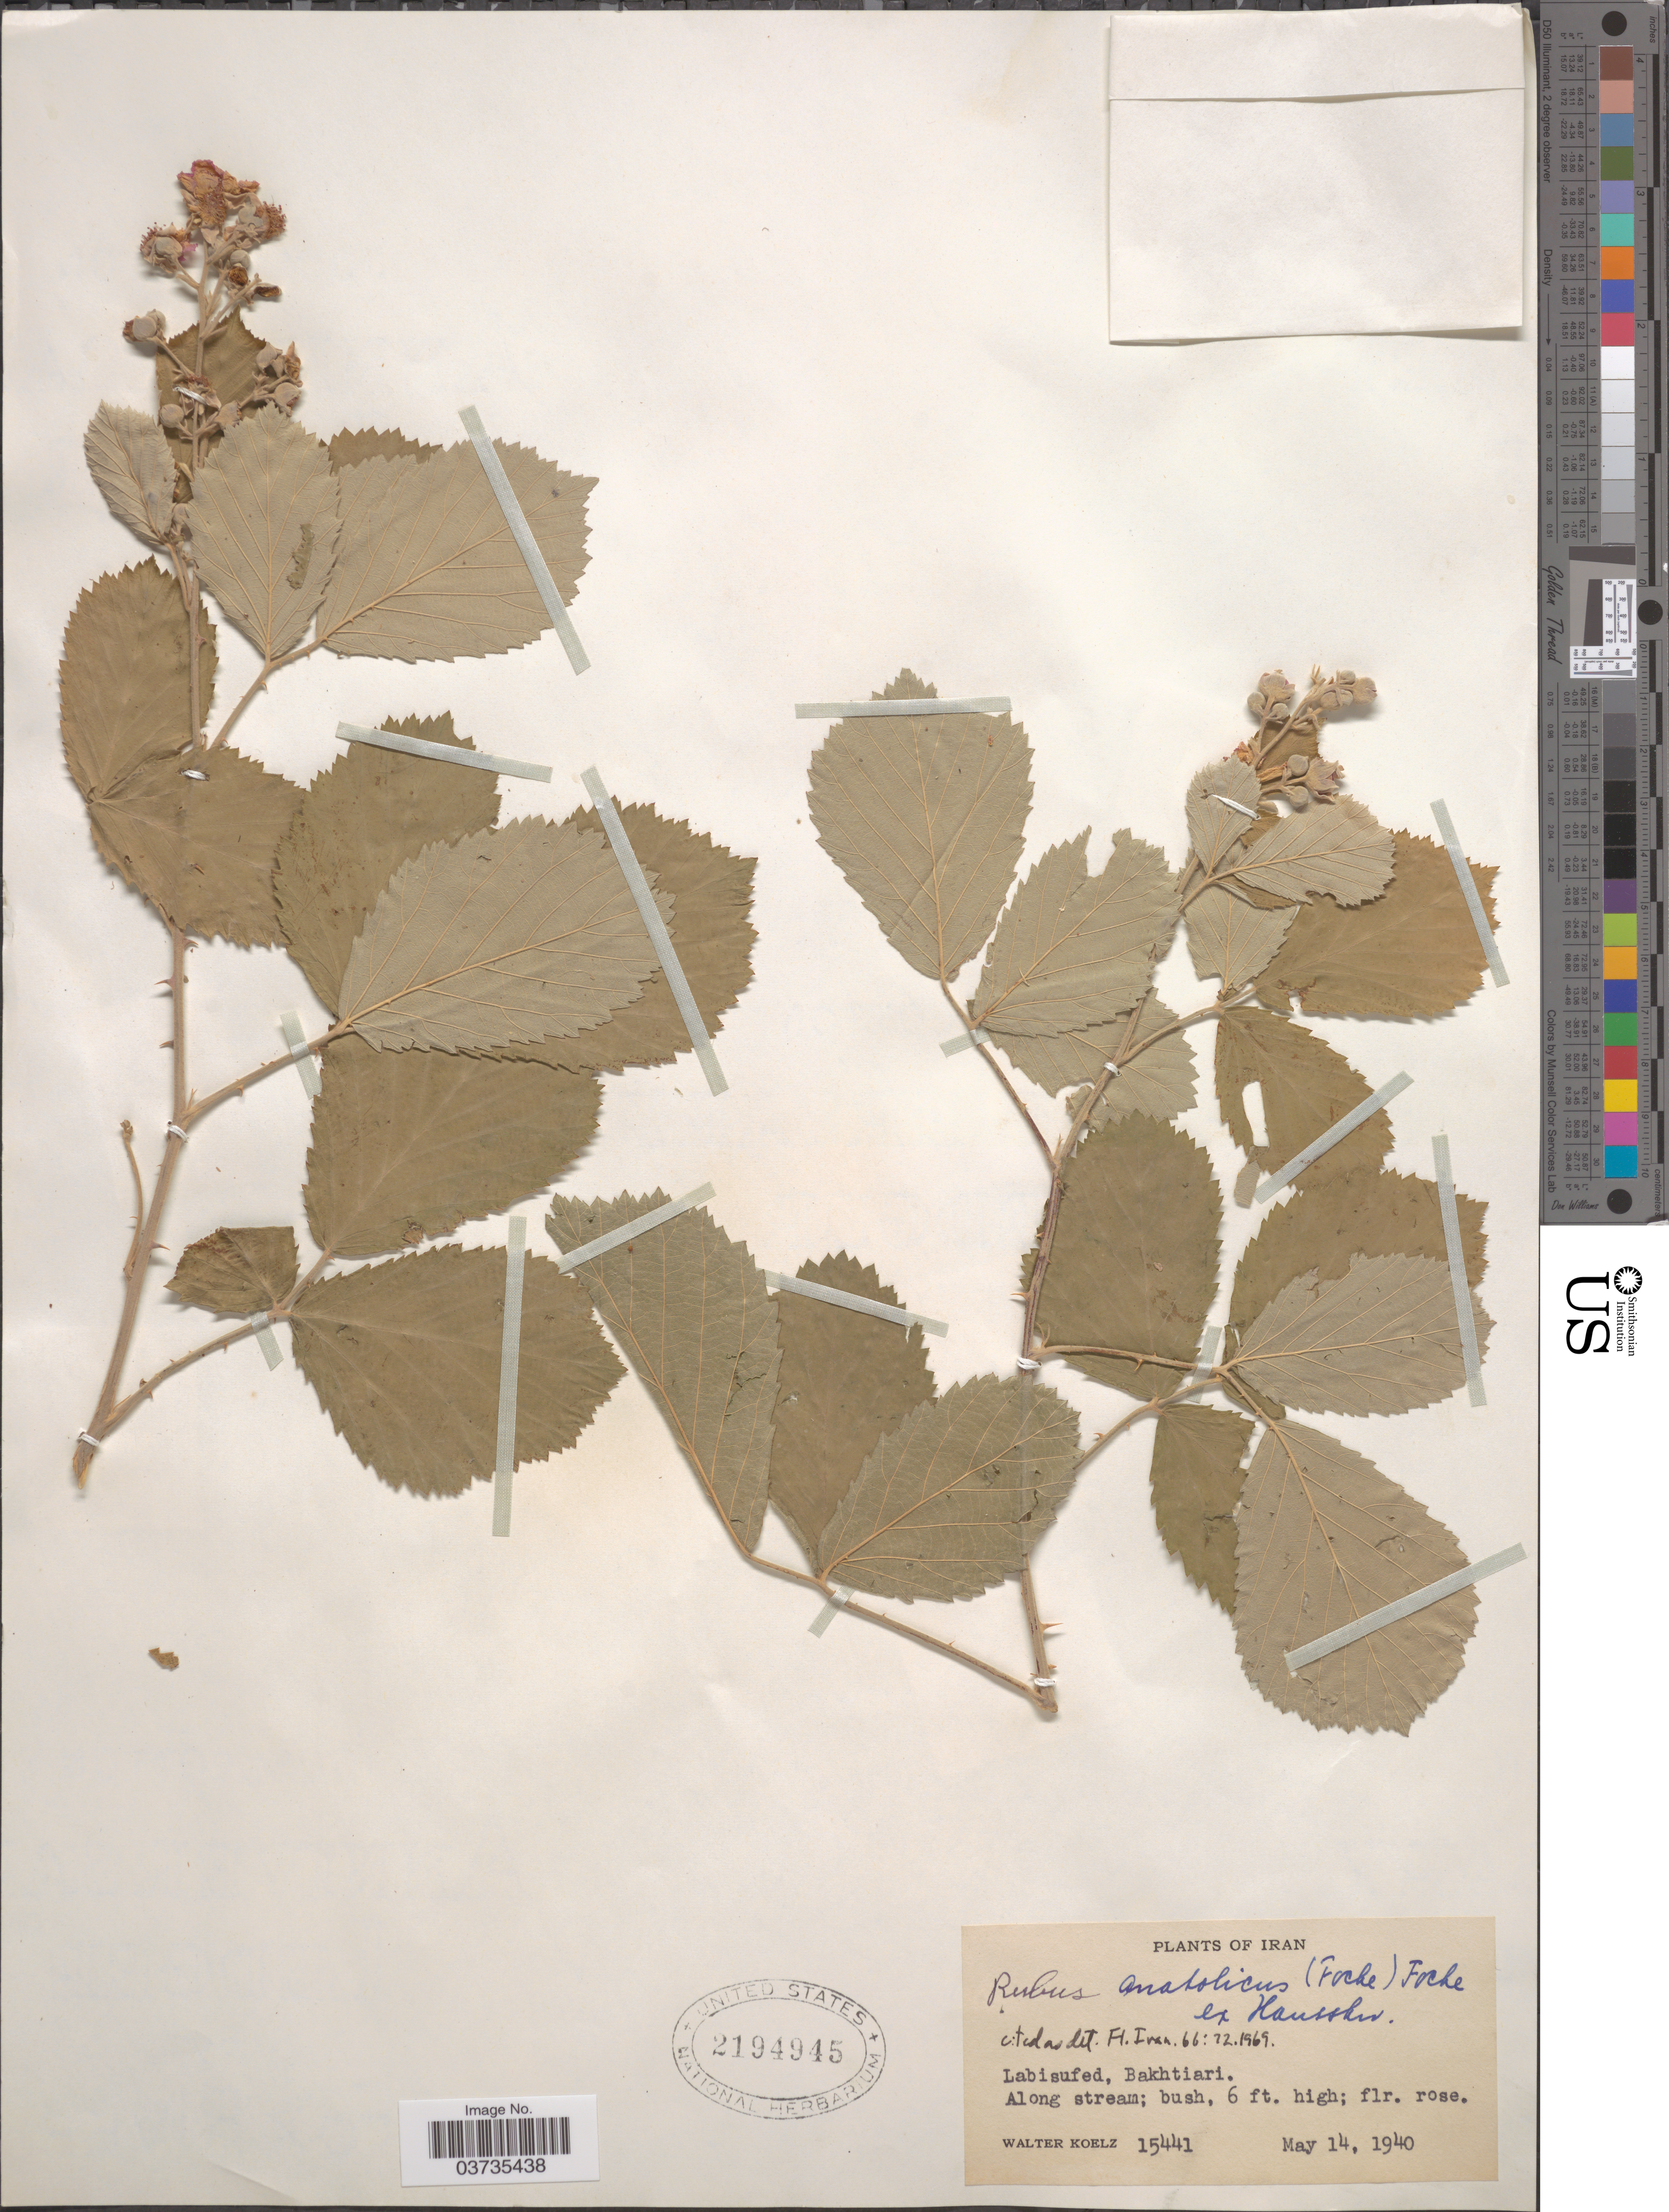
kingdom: Plantae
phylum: Tracheophyta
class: Magnoliopsida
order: Rosales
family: Rosaceae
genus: Rubus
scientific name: Rubus anatolicus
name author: Focke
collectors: W. N. Koelz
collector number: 15441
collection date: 1940-05-14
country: Iran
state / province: Chahar Mahaal and Bakhtiari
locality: Labisufed, Bakhtiari.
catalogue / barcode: US 2194945